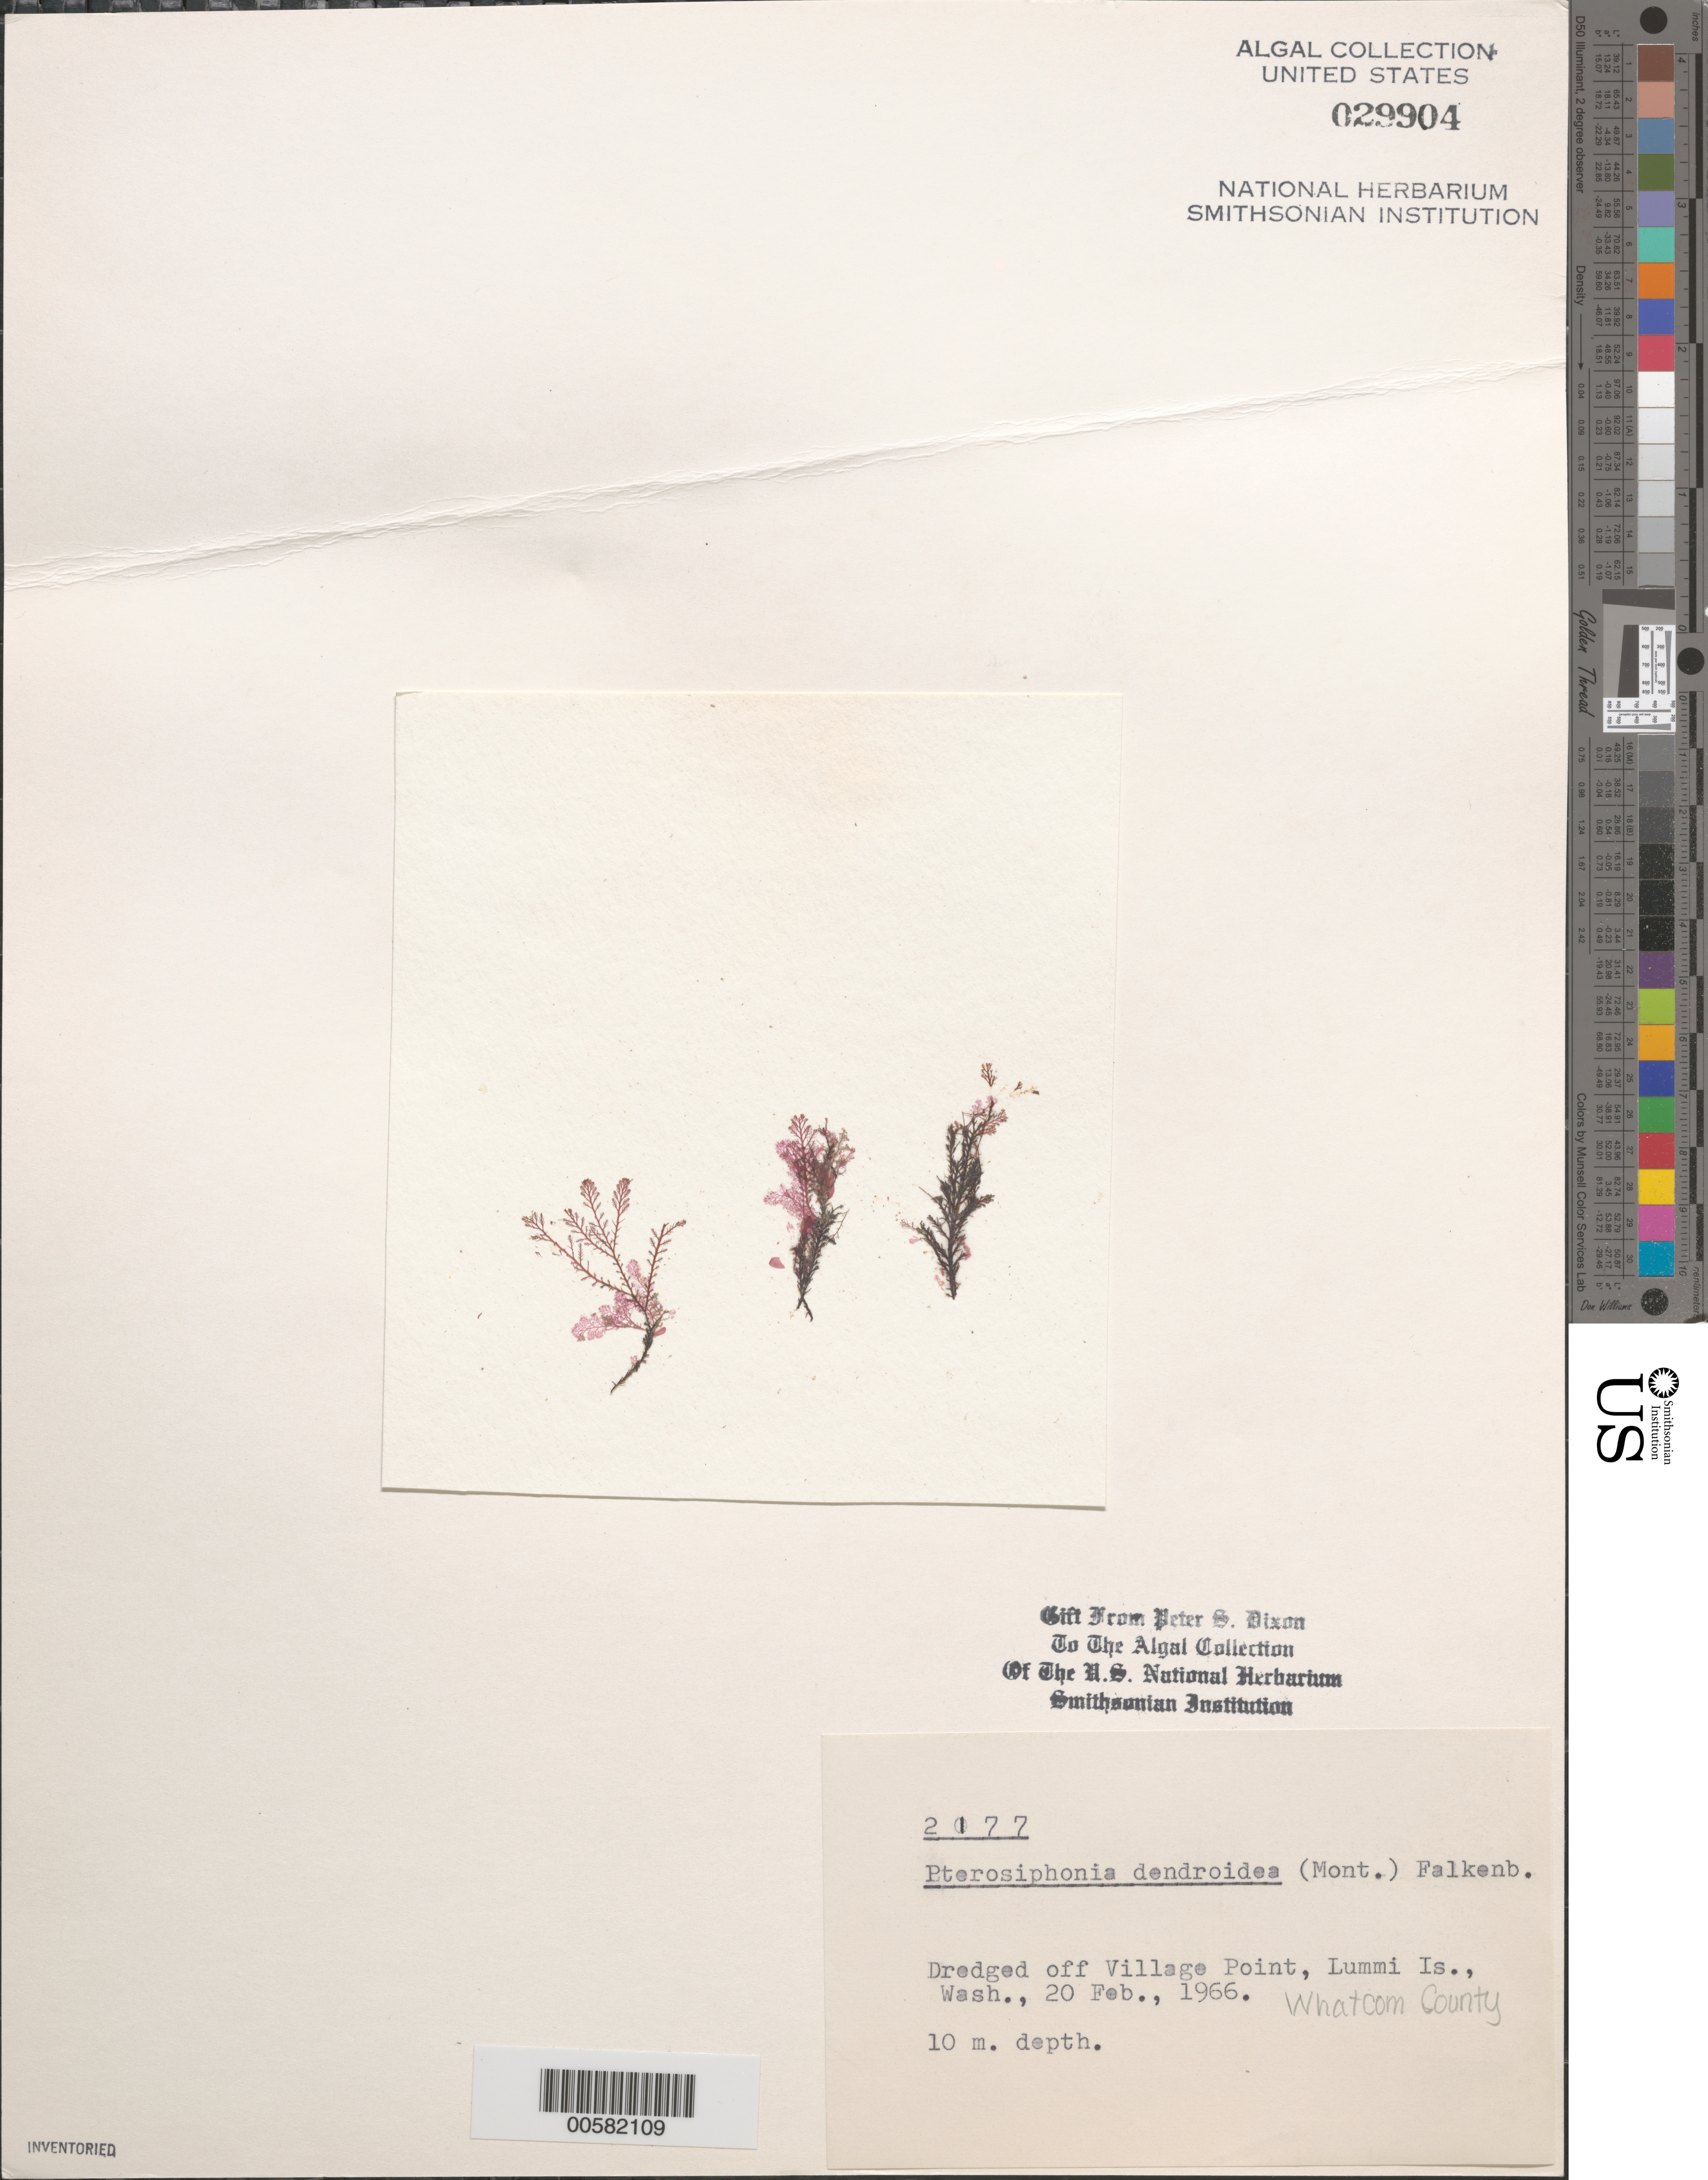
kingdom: Plantae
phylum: Rhodophyta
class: Florideophyceae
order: Ceramiales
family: Rhodomelaceae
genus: Symphyocladiella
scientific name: Symphyocladiella dendroidea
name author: (Montagne) Bustamante et al.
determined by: Algae name updating Project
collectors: P. S. Dixon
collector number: PSD 2177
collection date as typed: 20 Feb 1966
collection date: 1966-02-20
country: United States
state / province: Washington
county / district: Whatcom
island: Lummi Island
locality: Off Village Point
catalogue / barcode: US 29904